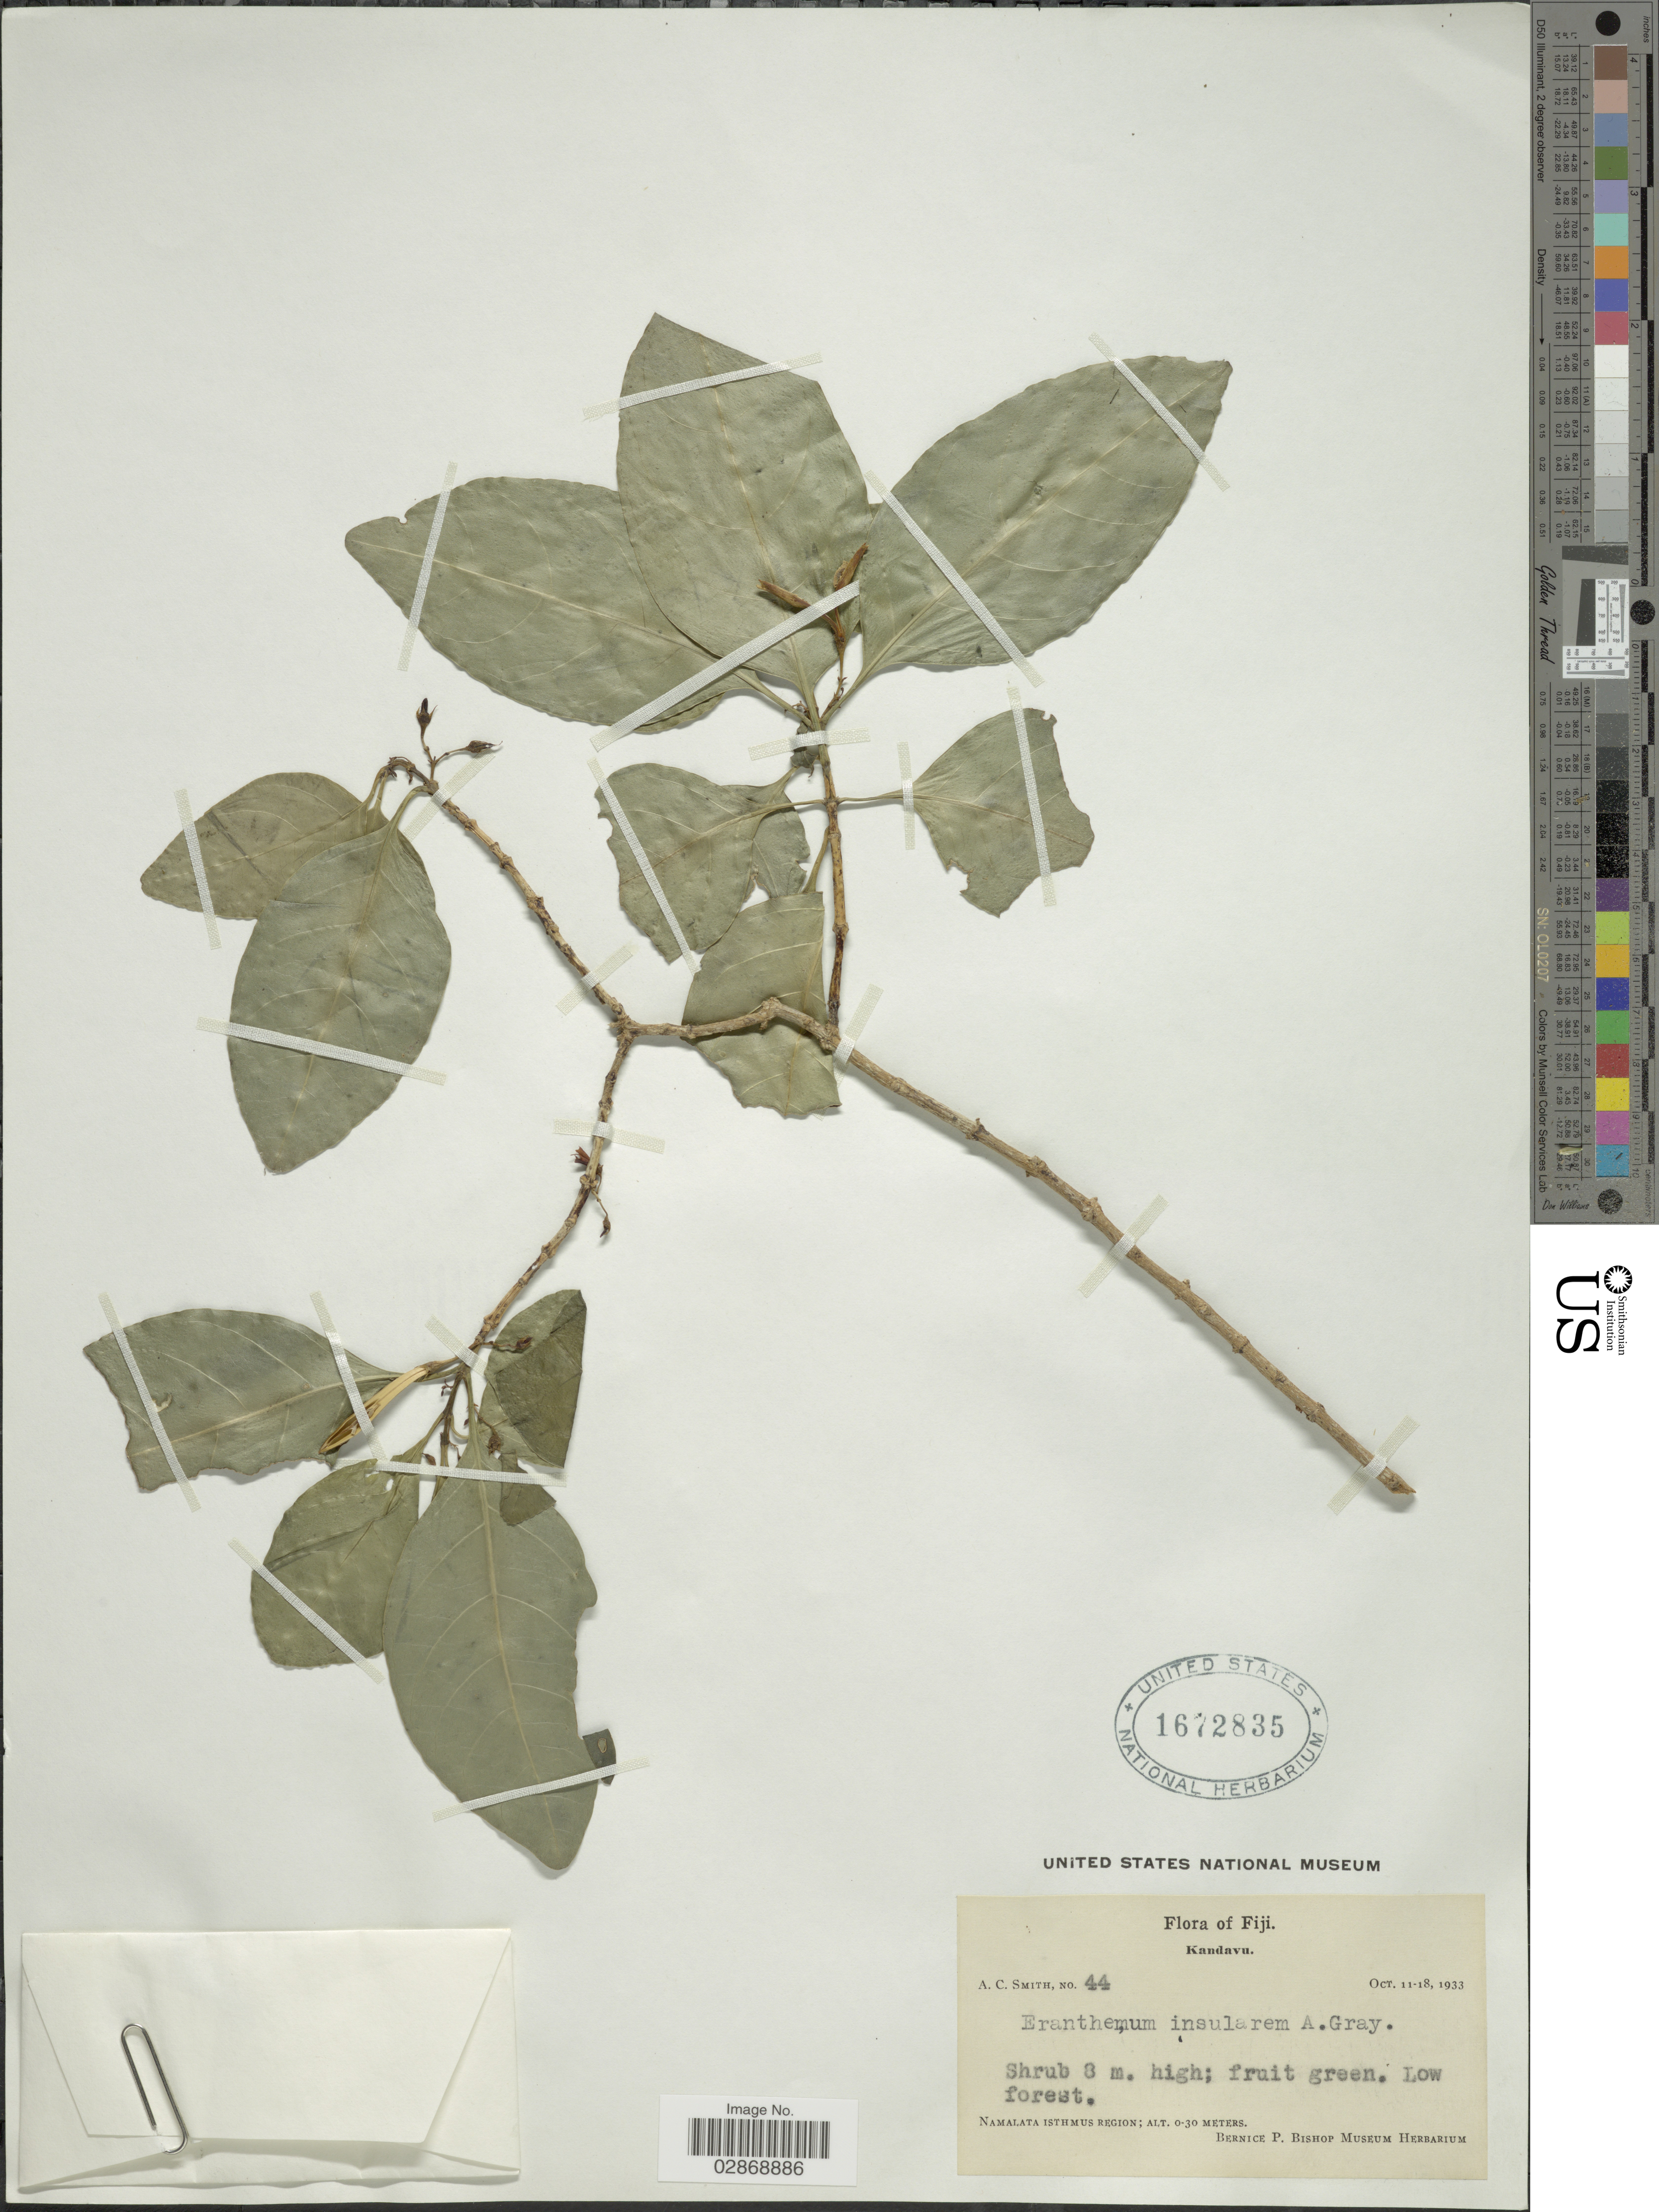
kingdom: Plantae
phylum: Tracheophyta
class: Magnoliopsida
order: Lamiales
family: Acanthaceae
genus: Graptophyllum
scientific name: Graptophyllum insularum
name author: (A. Gray) A.C. Sm.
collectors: A. C. Smith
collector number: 44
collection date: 1933-10-11/1933-10-18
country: Fiji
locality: Kandavu. Namalata Istmus Region.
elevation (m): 0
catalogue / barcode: US 1672835